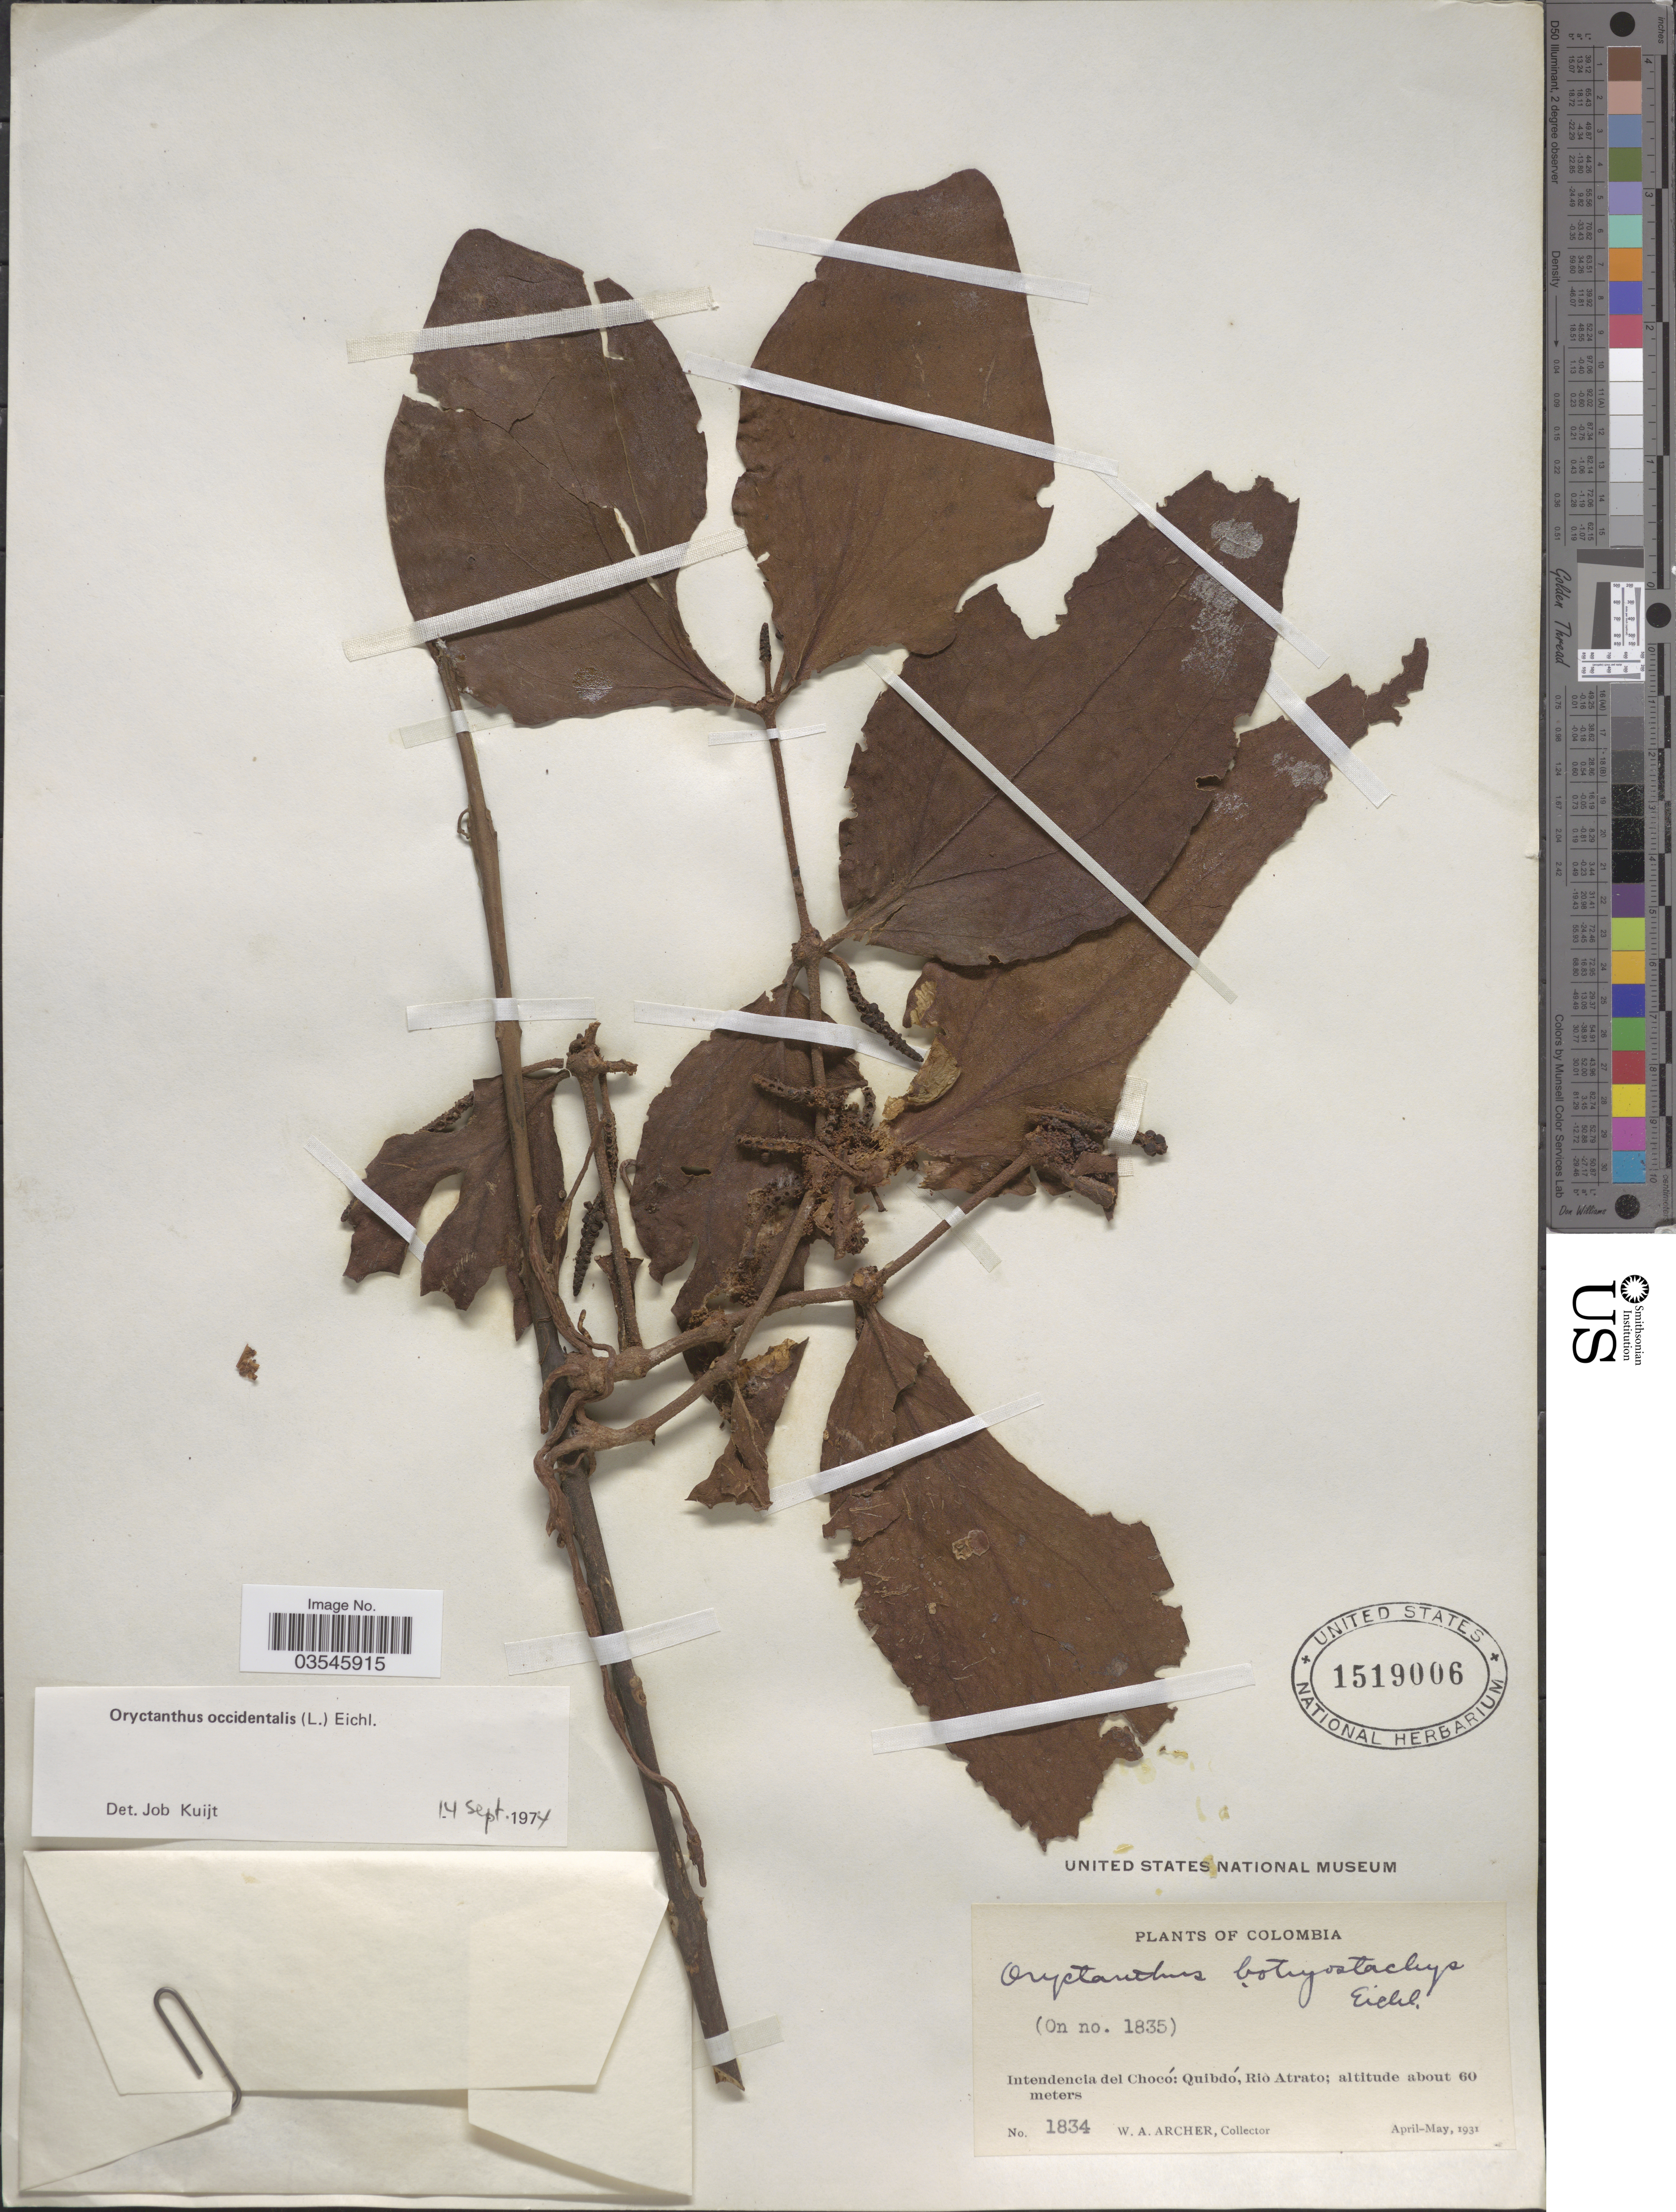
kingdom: Plantae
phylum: Tracheophyta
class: Magnoliopsida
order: Santalales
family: Loranthaceae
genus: Oryctanthus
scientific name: Oryctanthus occidentalis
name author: (L.) Eichler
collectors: W. Archer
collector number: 1834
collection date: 1931-04/1931-05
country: Colombia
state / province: Chocó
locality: Intendencia del Chocó: Quibdó, Rio Atrato.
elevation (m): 60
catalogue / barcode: US 1519006